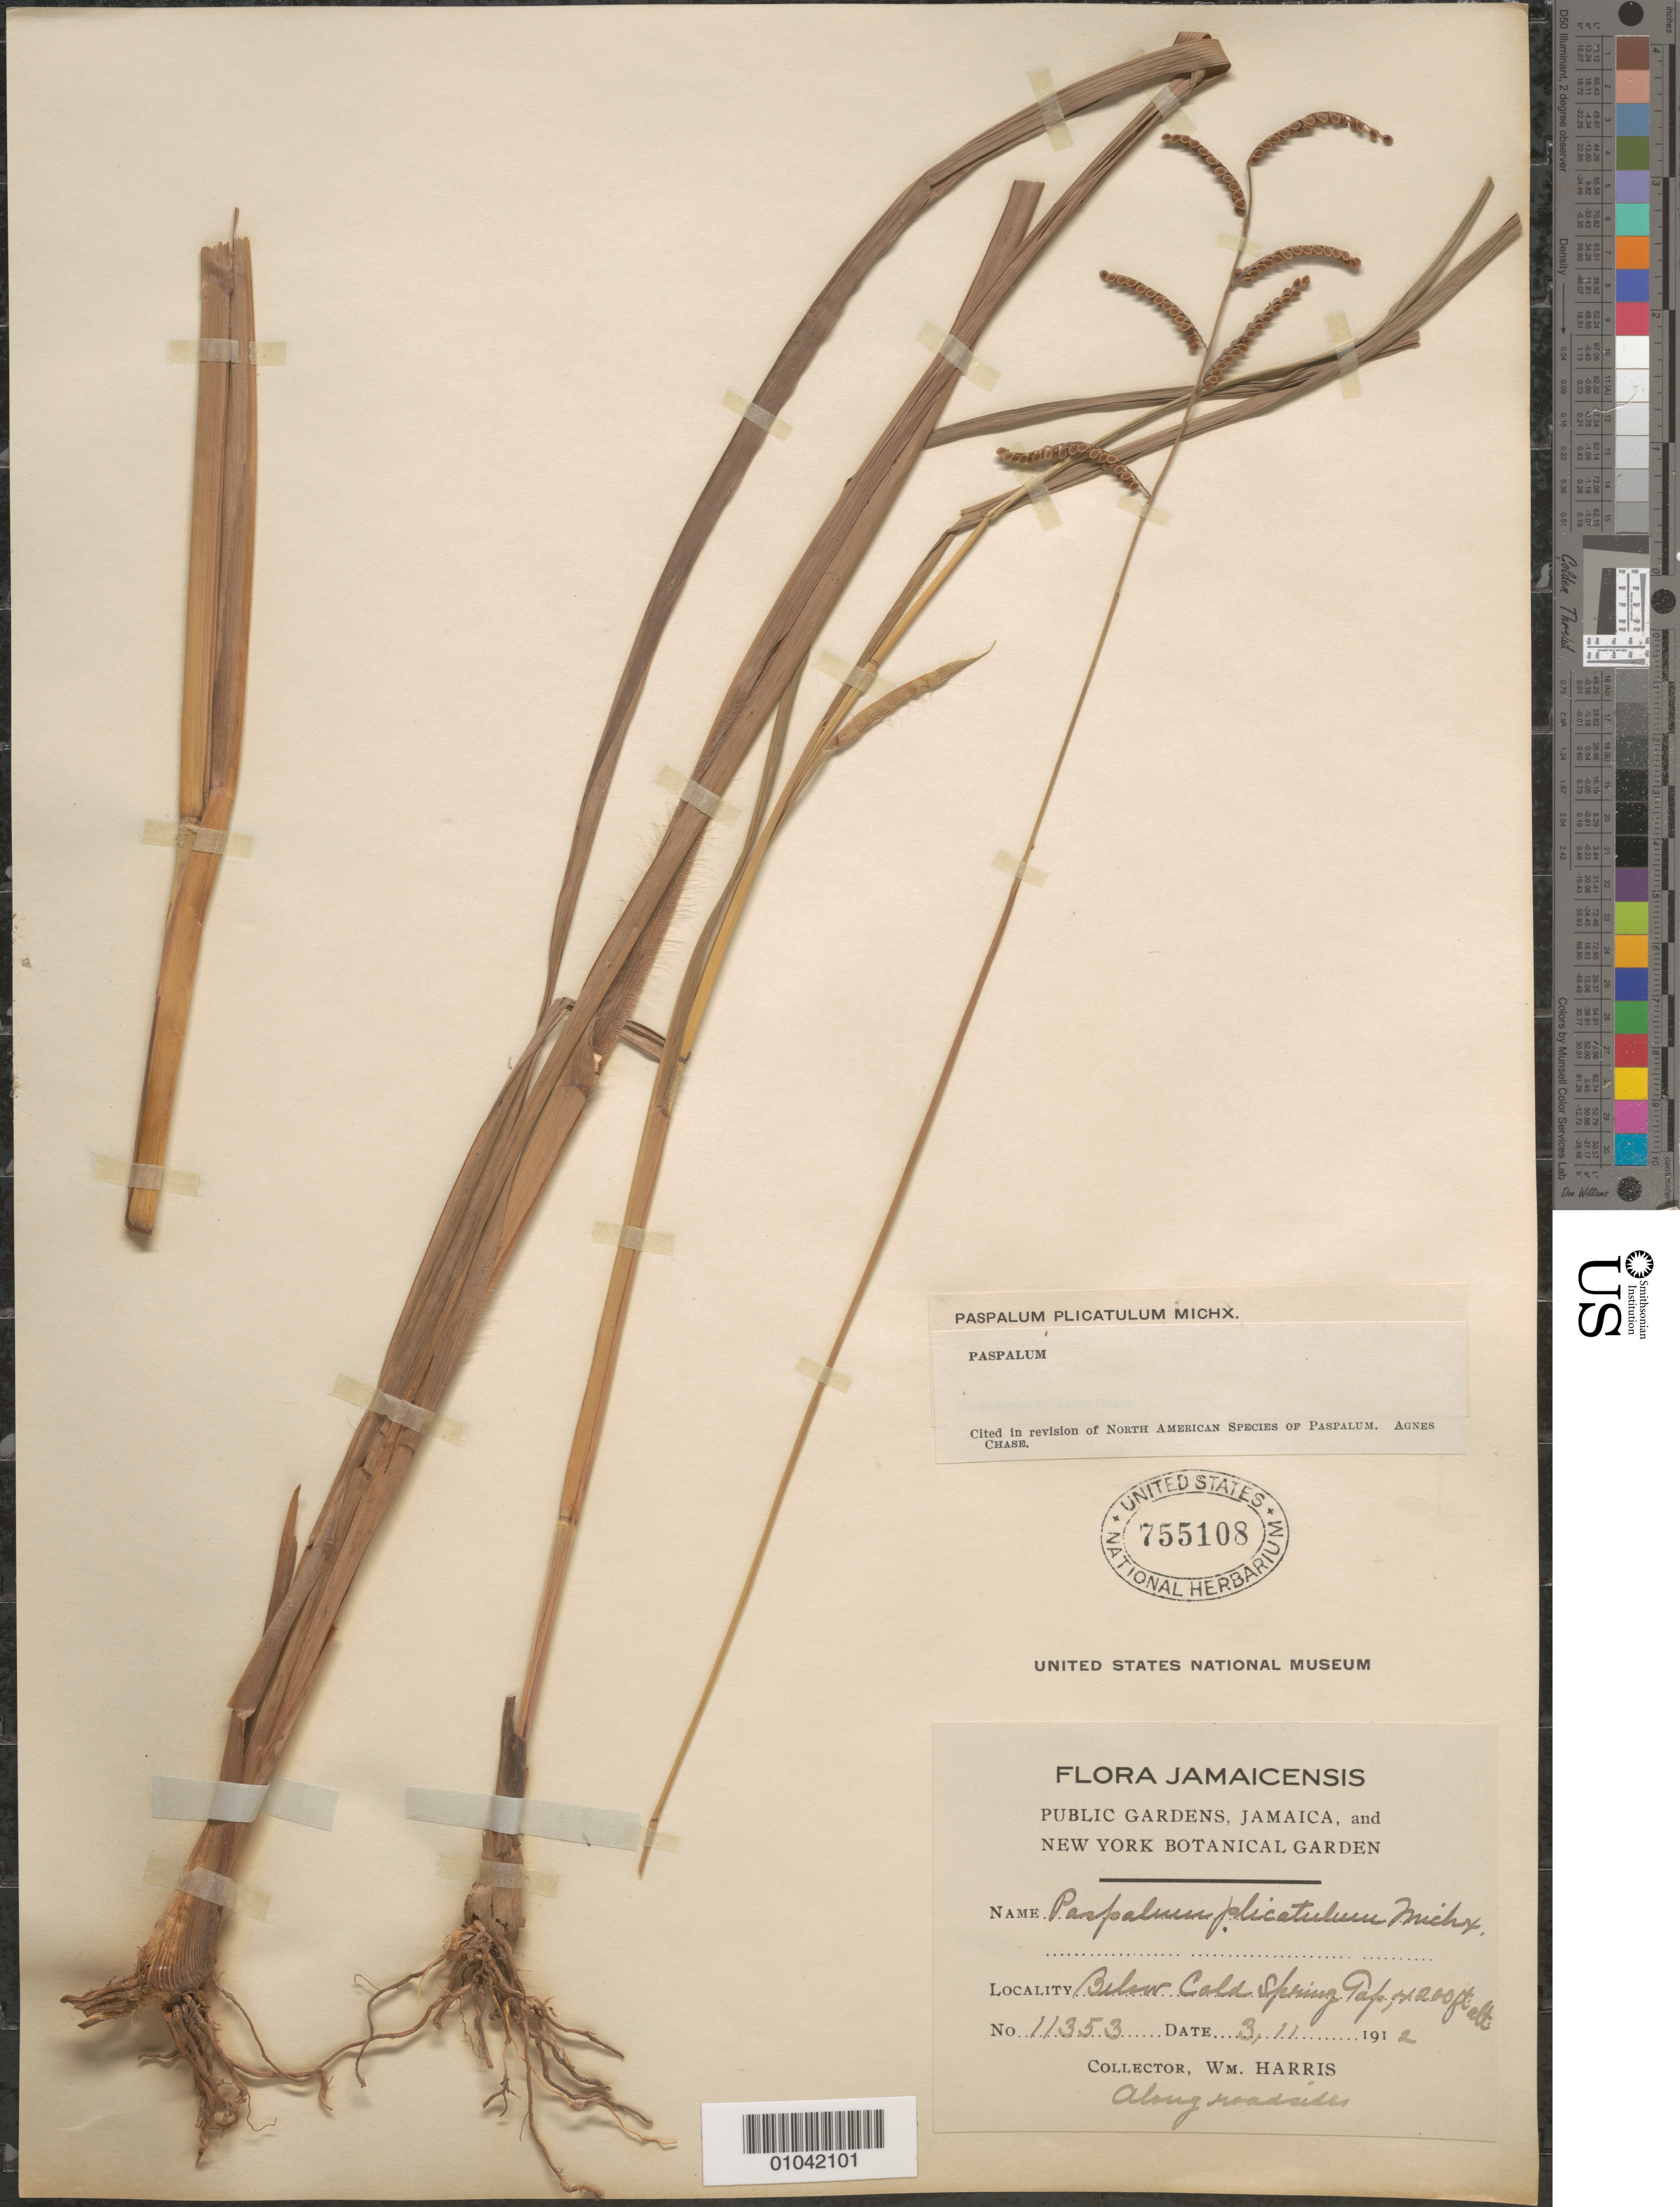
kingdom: Plantae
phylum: Tracheophyta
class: Liliopsida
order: Poales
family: Poaceae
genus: Paspalum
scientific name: Paspalum plicatulum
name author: Michx.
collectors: W. Harris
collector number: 11353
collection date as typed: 03 Nov 1912 and 11 Mar 1912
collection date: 1912-03-11,1912-11-03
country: Jamaica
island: Jamaica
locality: Below Cold Spring Gap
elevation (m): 1280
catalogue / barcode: US 755108